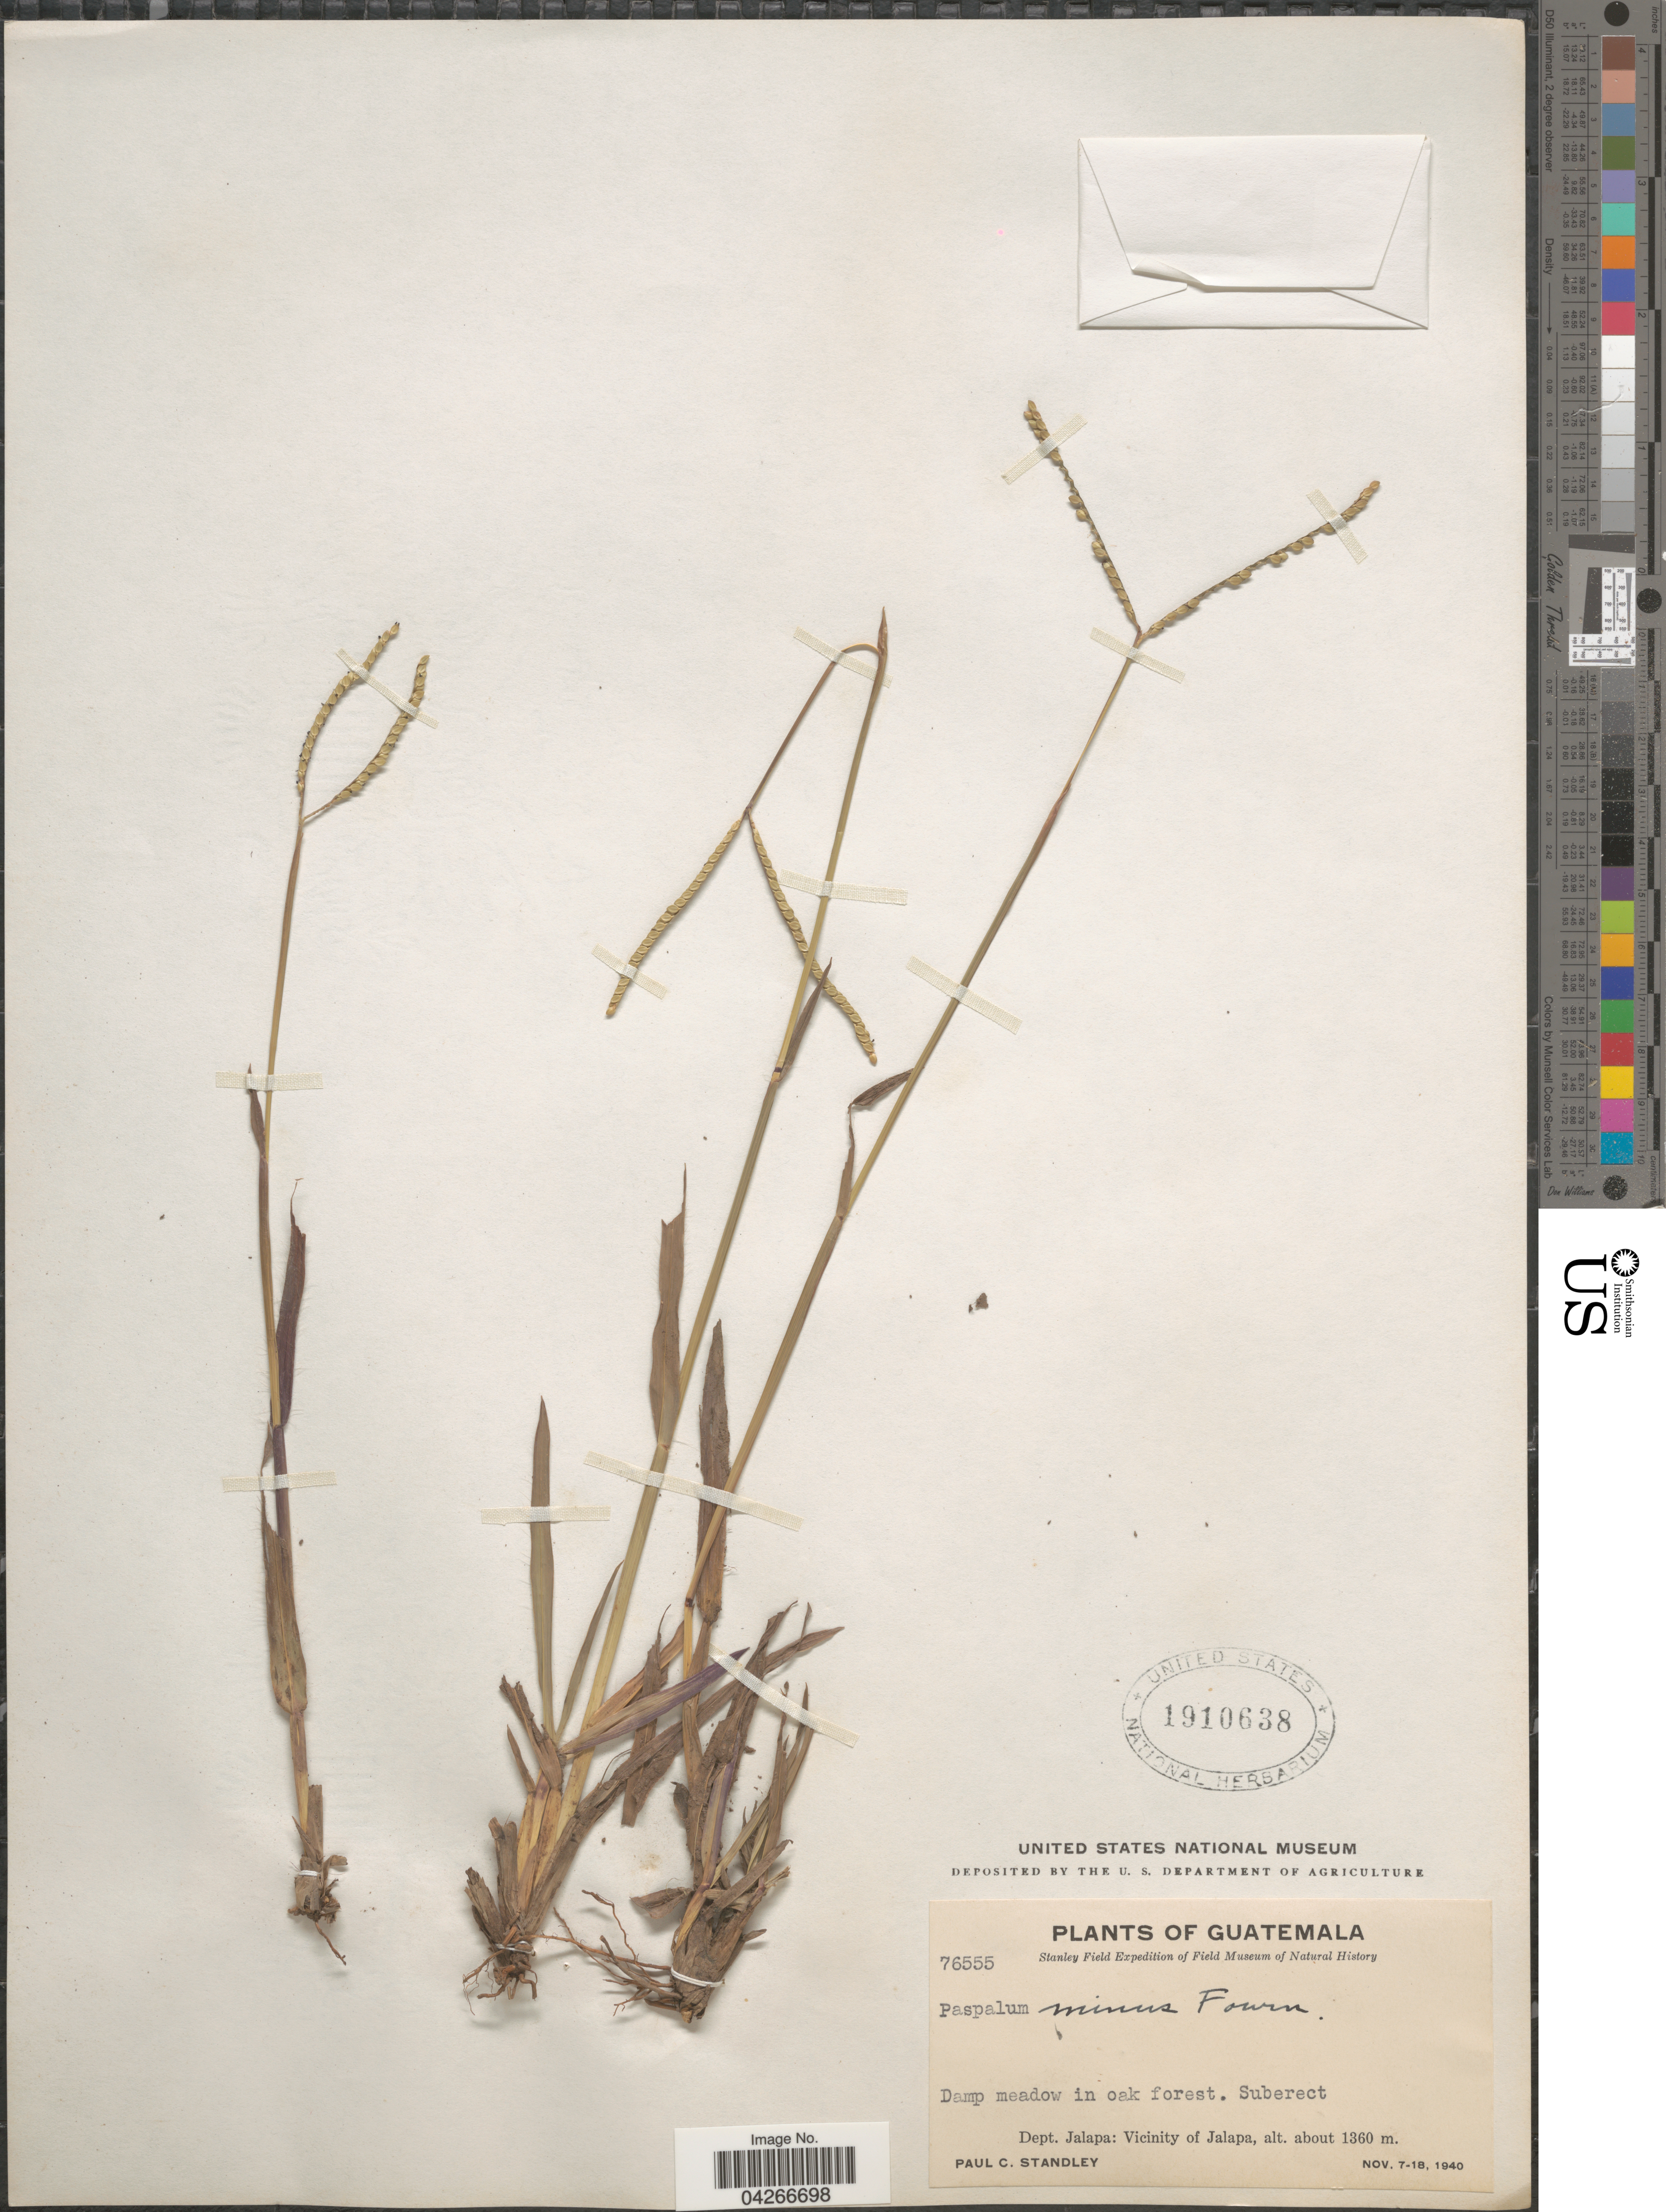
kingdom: Plantae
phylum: Tracheophyta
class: Liliopsida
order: Poales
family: Poaceae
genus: Paspalum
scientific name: Paspalum minus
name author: E. Fourn.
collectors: P. C. Standley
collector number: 76555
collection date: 1940-11-07/1940-11-18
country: Guatemala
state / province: Jalapa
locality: Stanley Field Expedition. Dept. Jalapa: Vicinity of Jalapa.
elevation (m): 1360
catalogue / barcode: US 1910638